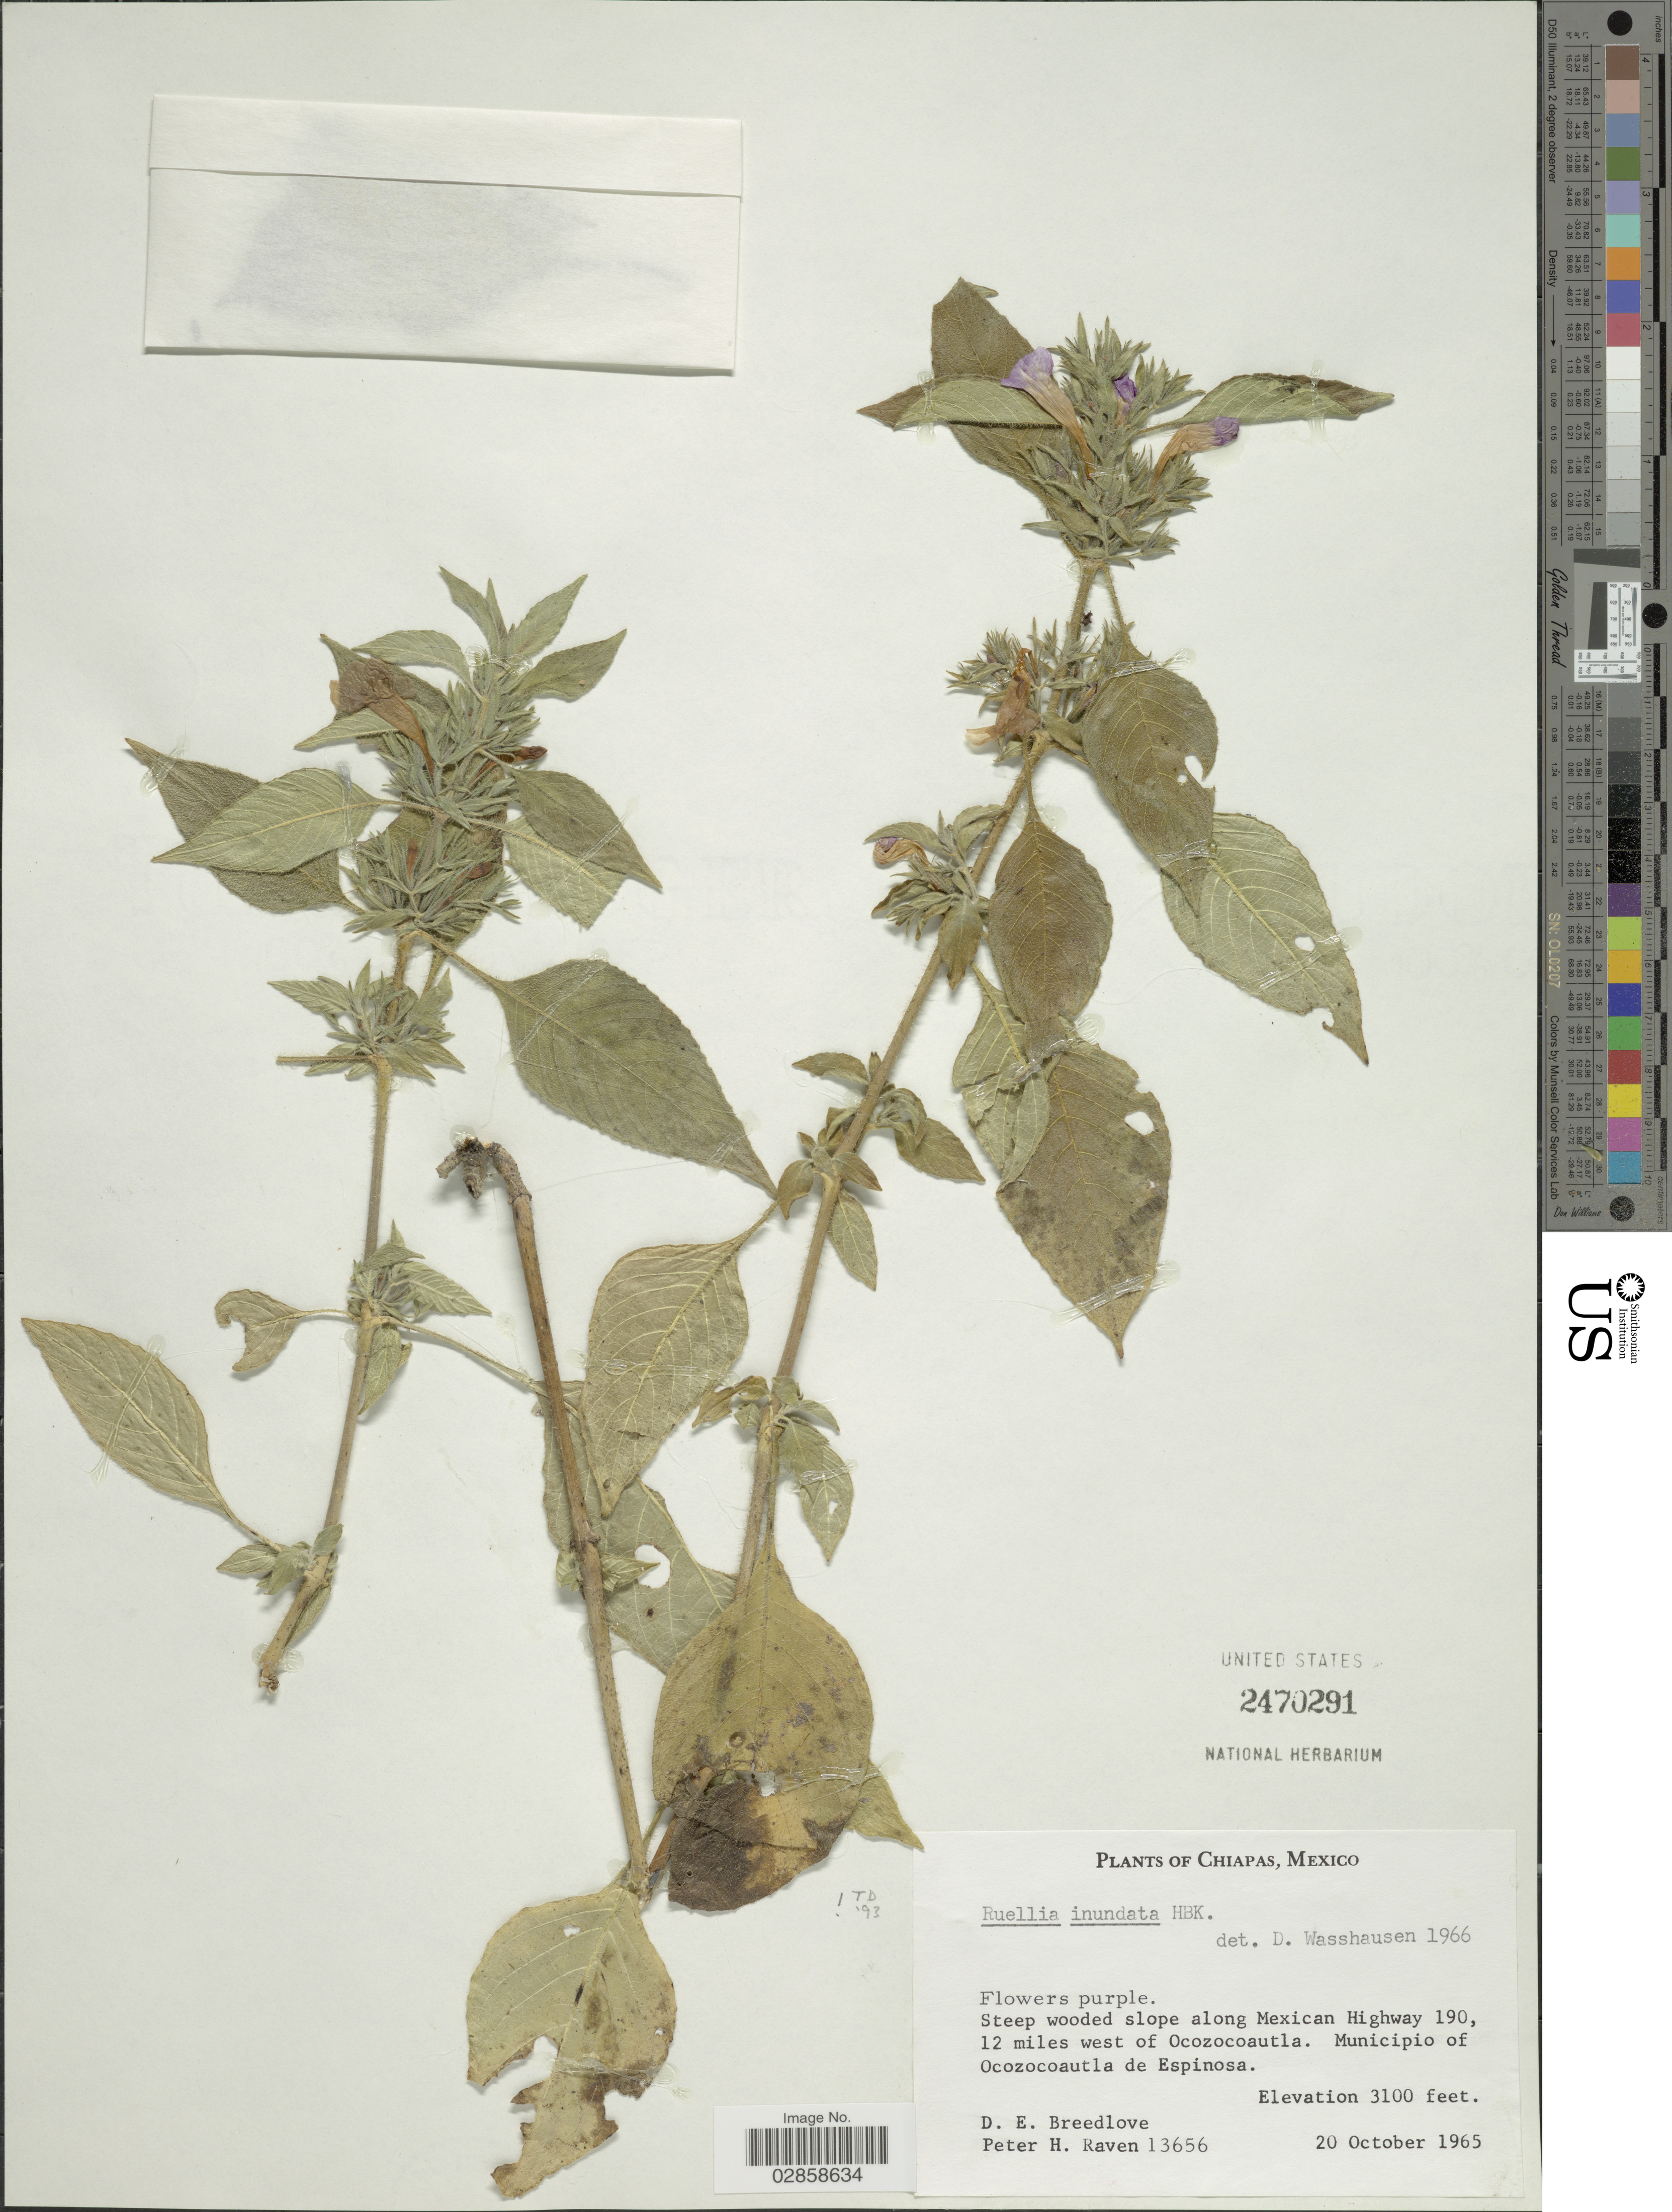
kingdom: Plantae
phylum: Tracheophyta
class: Magnoliopsida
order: Lamiales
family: Acanthaceae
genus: Ruellia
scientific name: Ruellia inundata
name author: Kunth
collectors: D. E. Breedlove & P. Raven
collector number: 13656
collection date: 1965-10-20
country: Mexico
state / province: Chiapas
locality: Steep wooded slope along Mexican Highway 190, 12 miles west of Ocozocoautla. Municipio of Ocozocoautla de Espinosa.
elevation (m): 945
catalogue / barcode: US 2470291